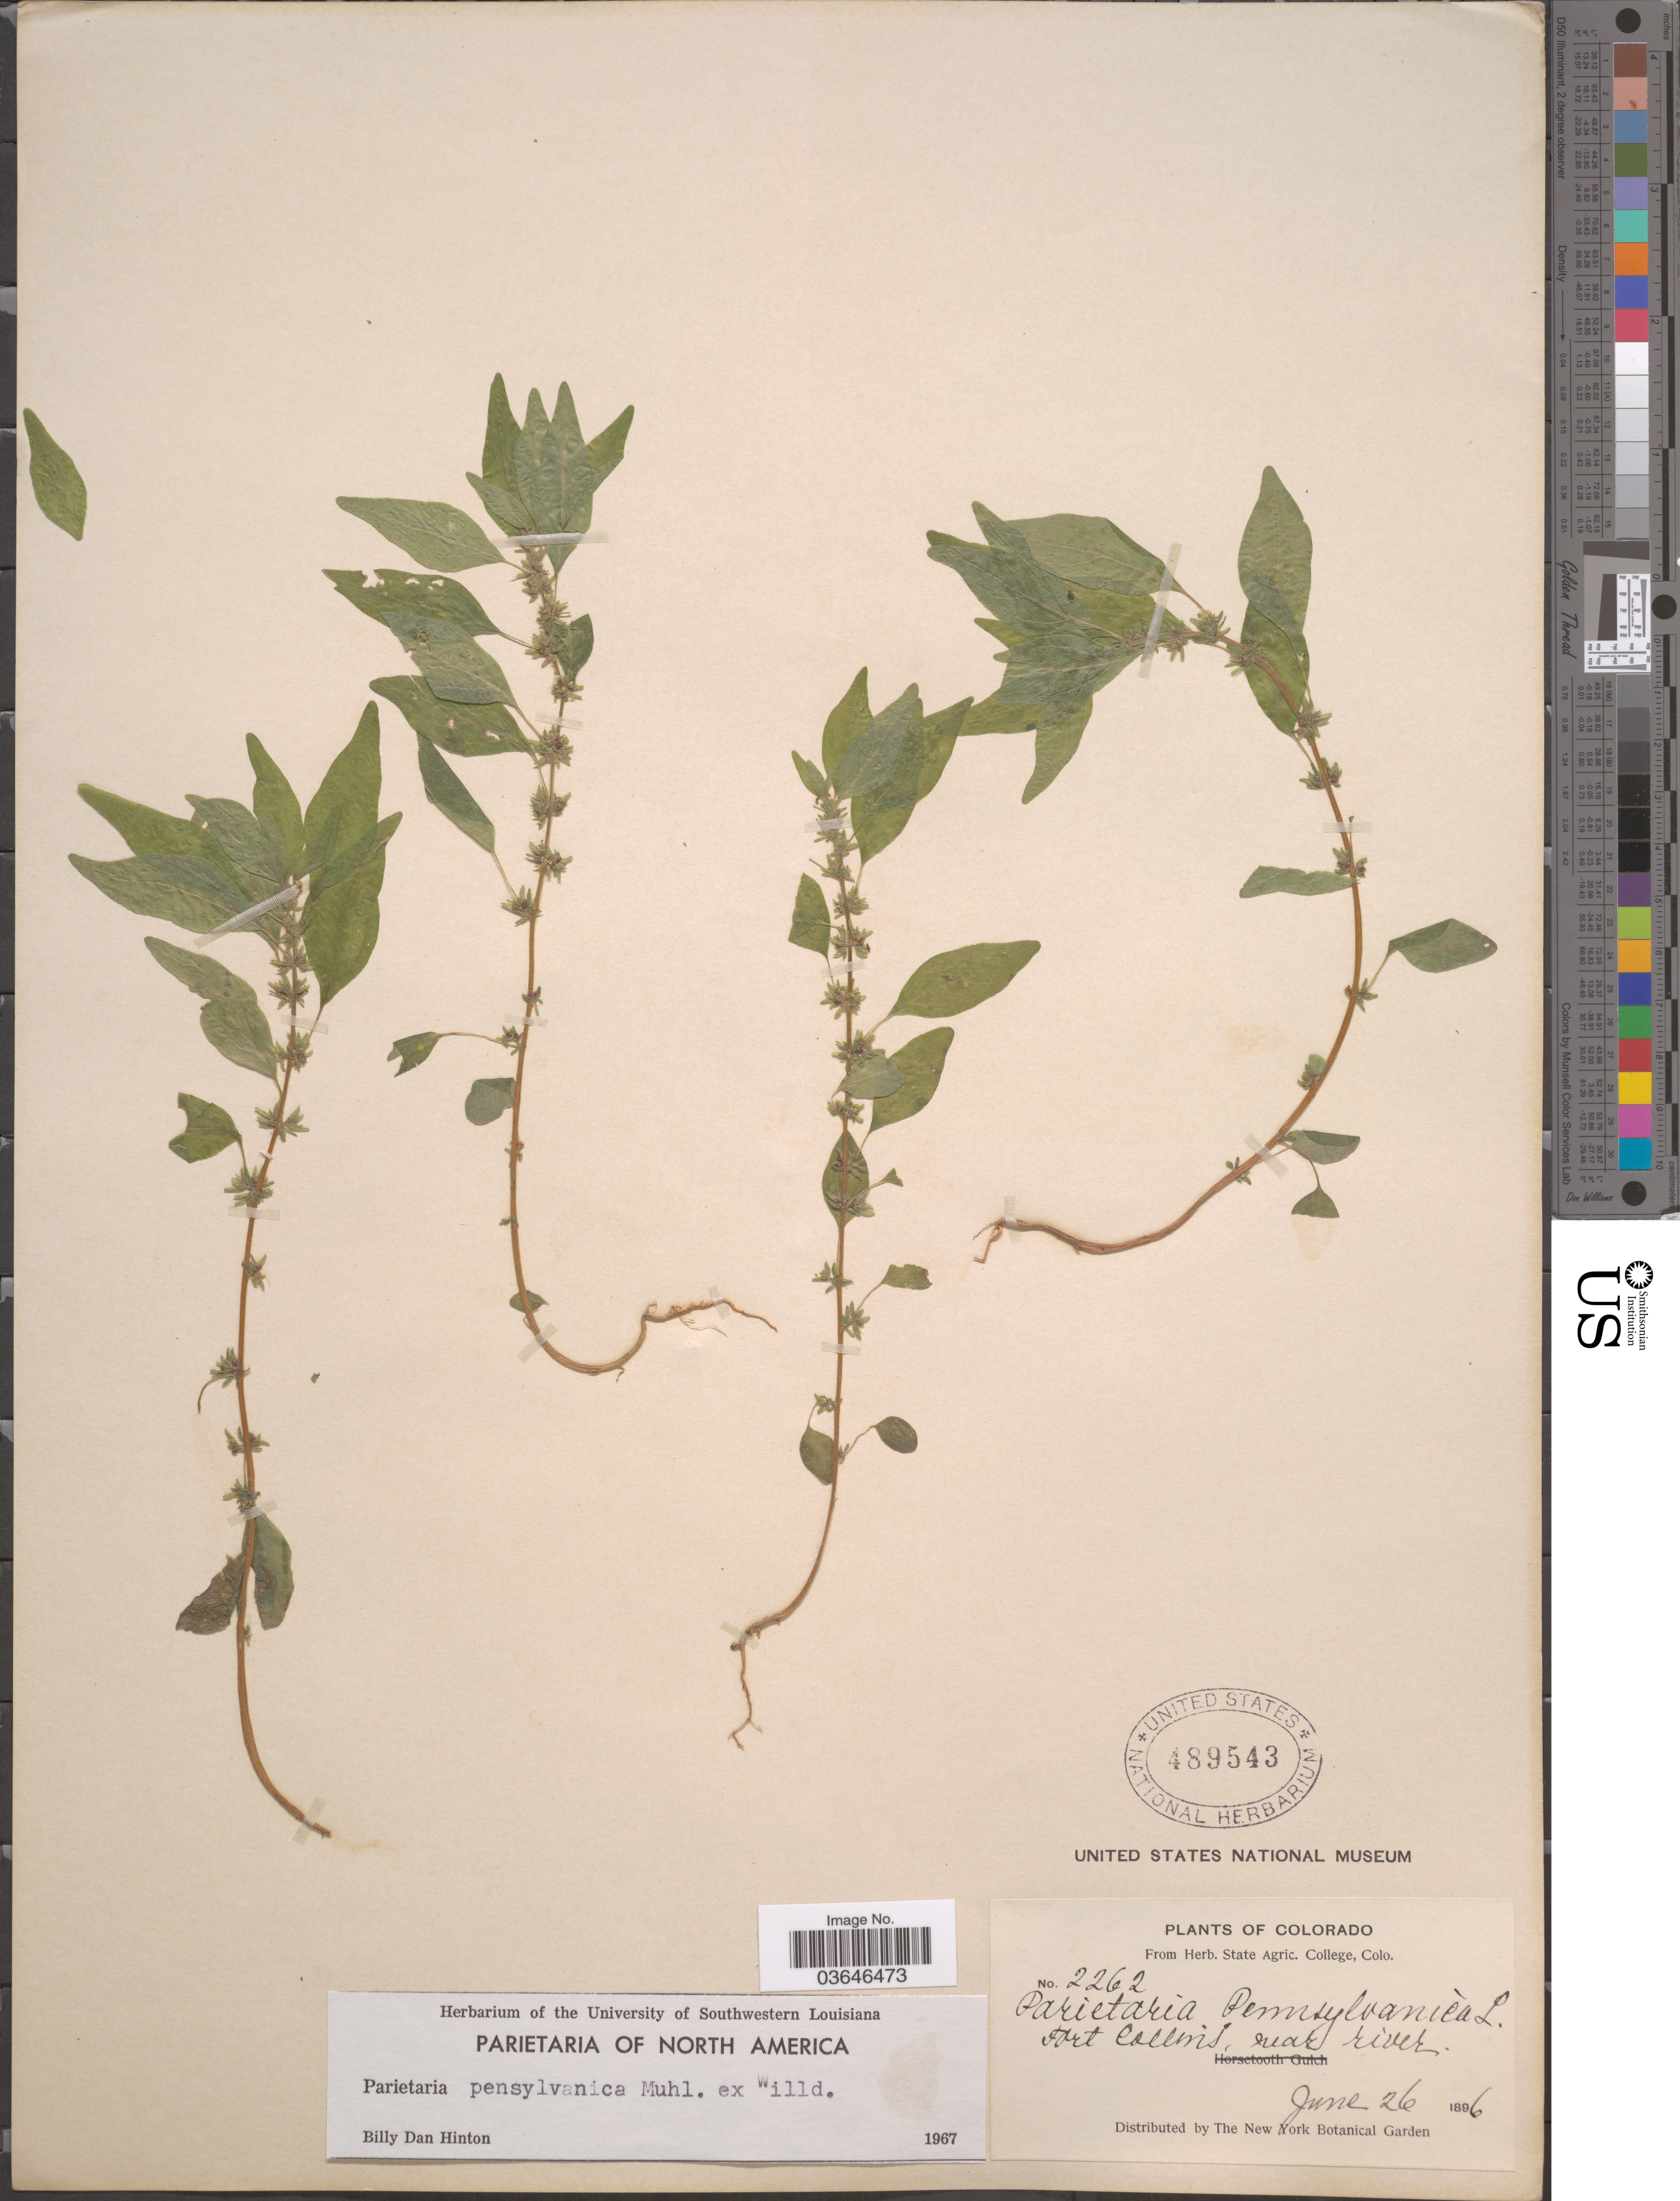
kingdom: Plantae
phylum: Tracheophyta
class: Magnoliopsida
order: Rosales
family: Urticaceae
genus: Parietaria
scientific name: Parietaria pensylvanica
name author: Muhl. ex Willd.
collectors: ex herb. State Agric. College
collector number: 2262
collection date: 1896-06-26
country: United States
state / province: Colorado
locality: Fort Collins, near river.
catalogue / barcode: US 489543